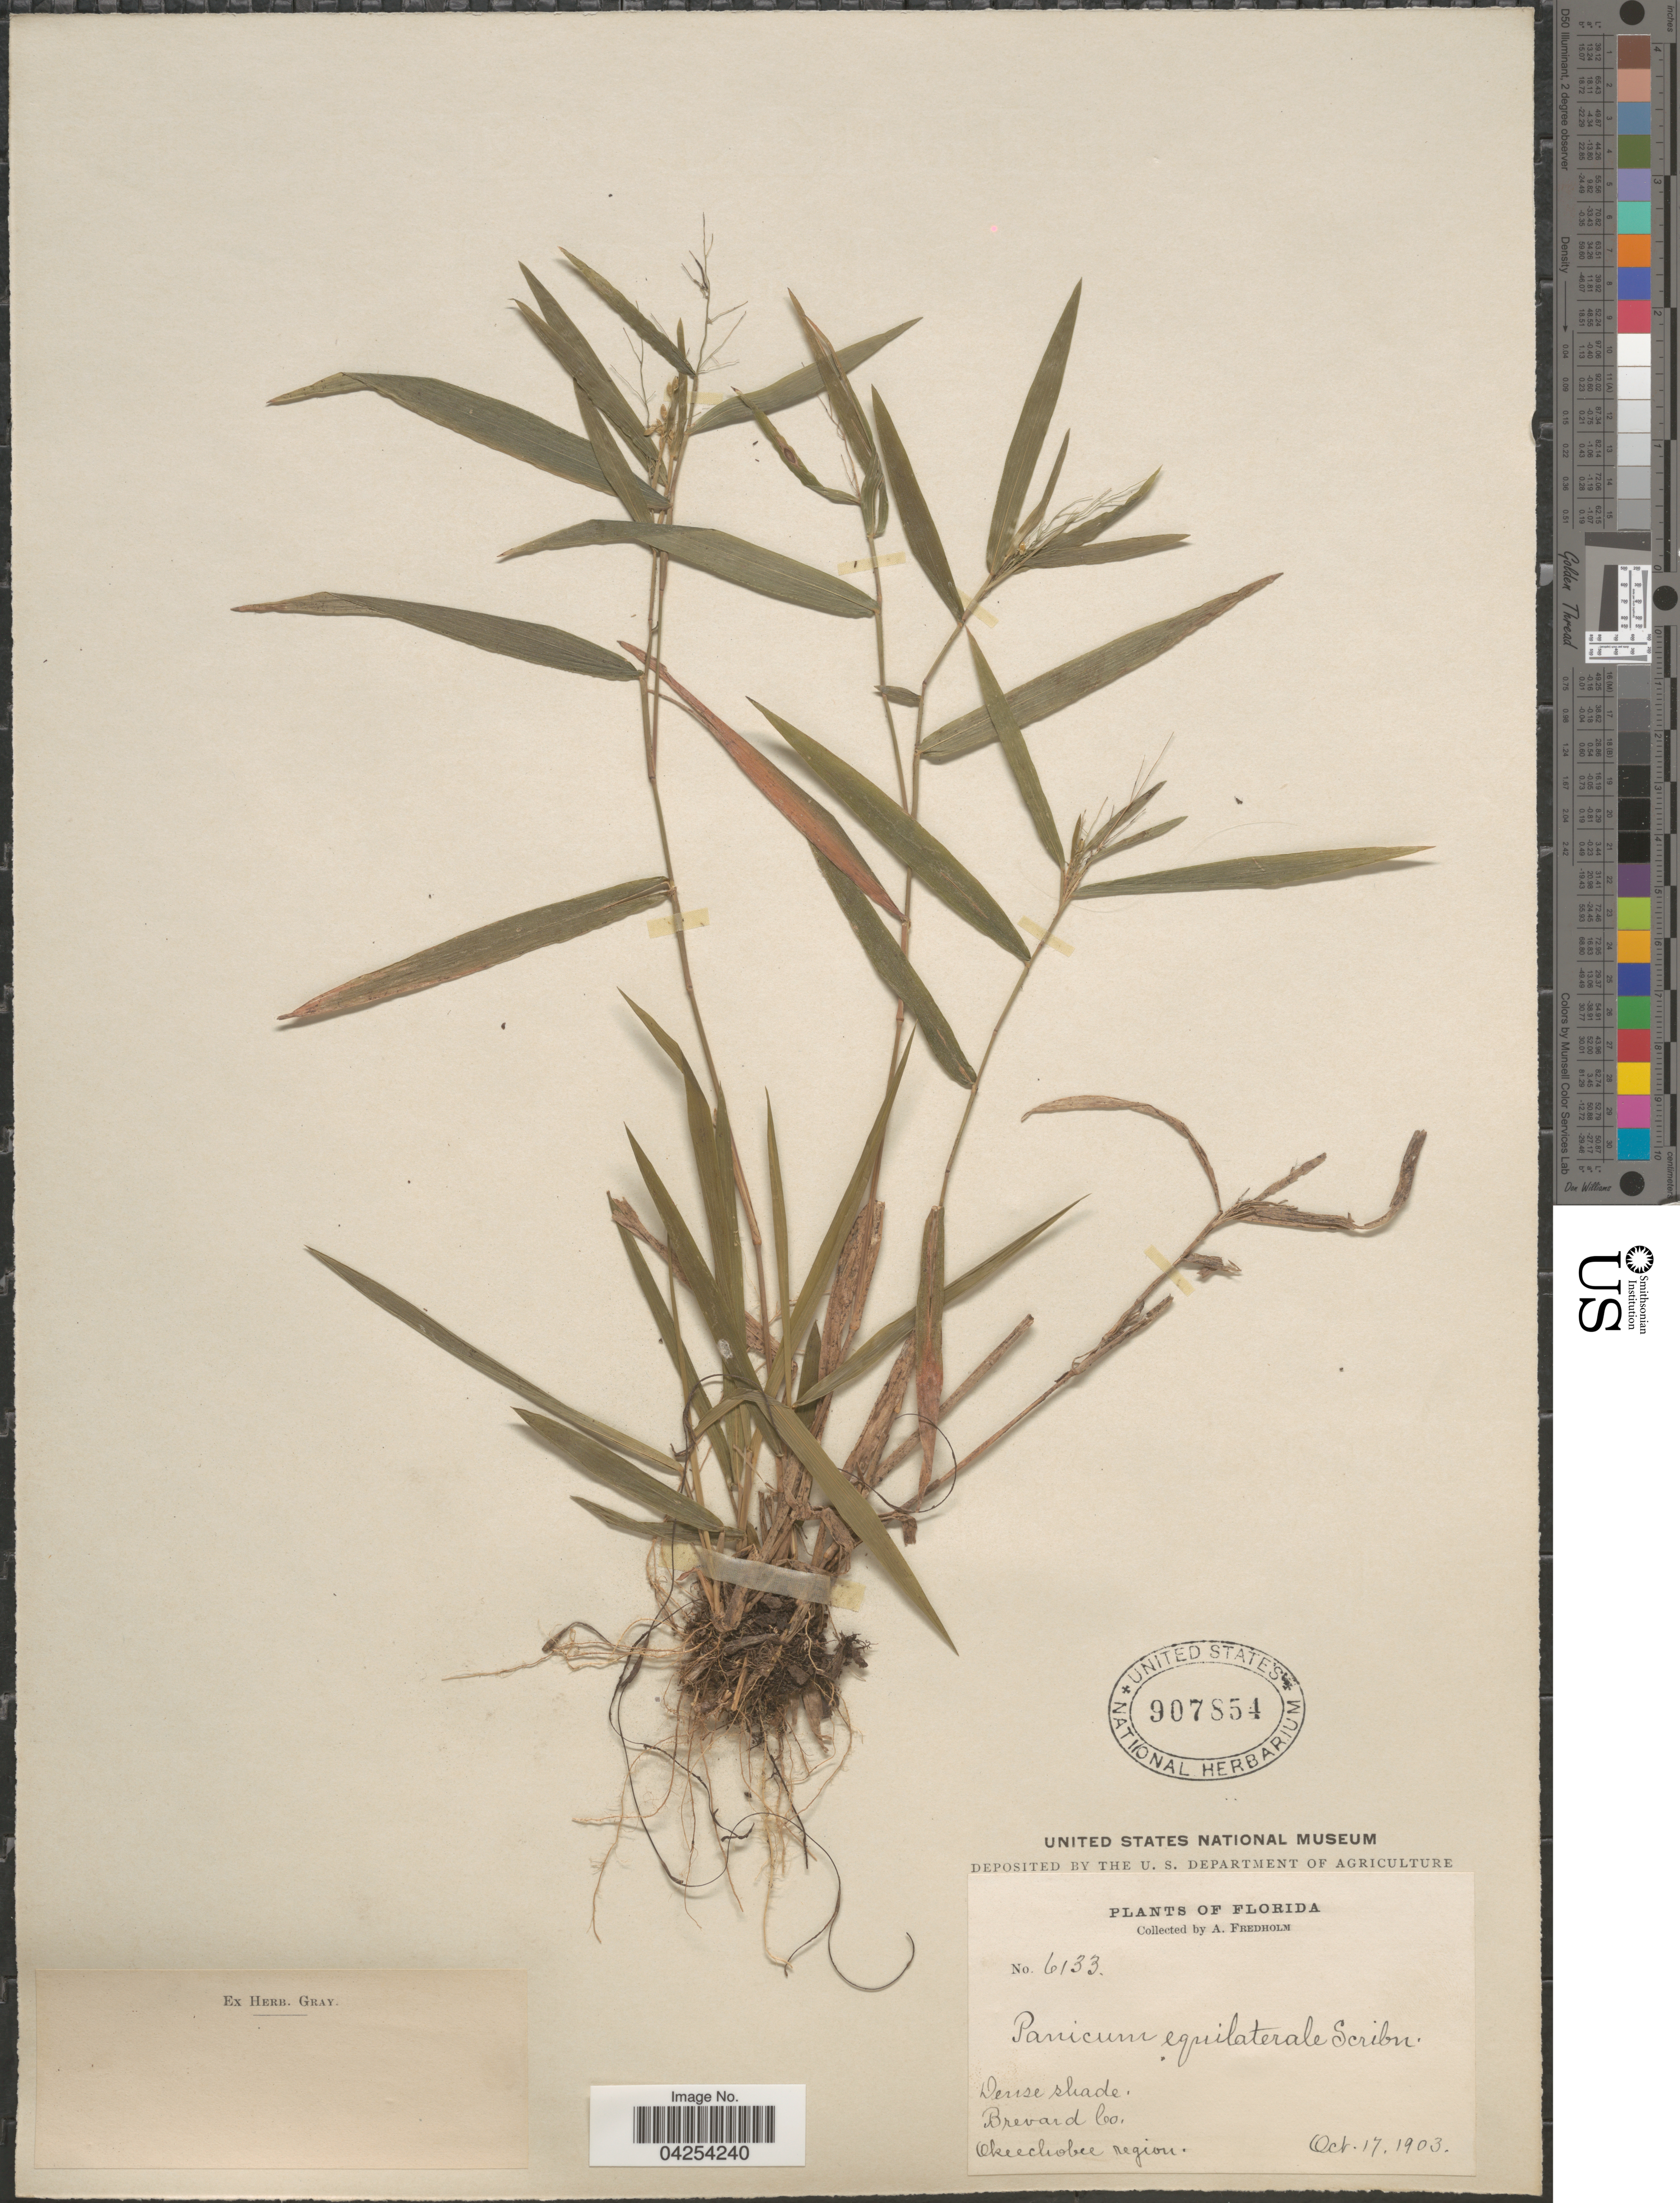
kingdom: Plantae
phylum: Tracheophyta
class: Liliopsida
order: Poales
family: Poaceae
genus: Dichanthelium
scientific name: Dichanthelium commutatum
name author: (Schult.) Gould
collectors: A. Fredholm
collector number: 6133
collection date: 1903-10-17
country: United States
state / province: Florida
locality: Brevard Co. Okeechobee region.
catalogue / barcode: US 907854